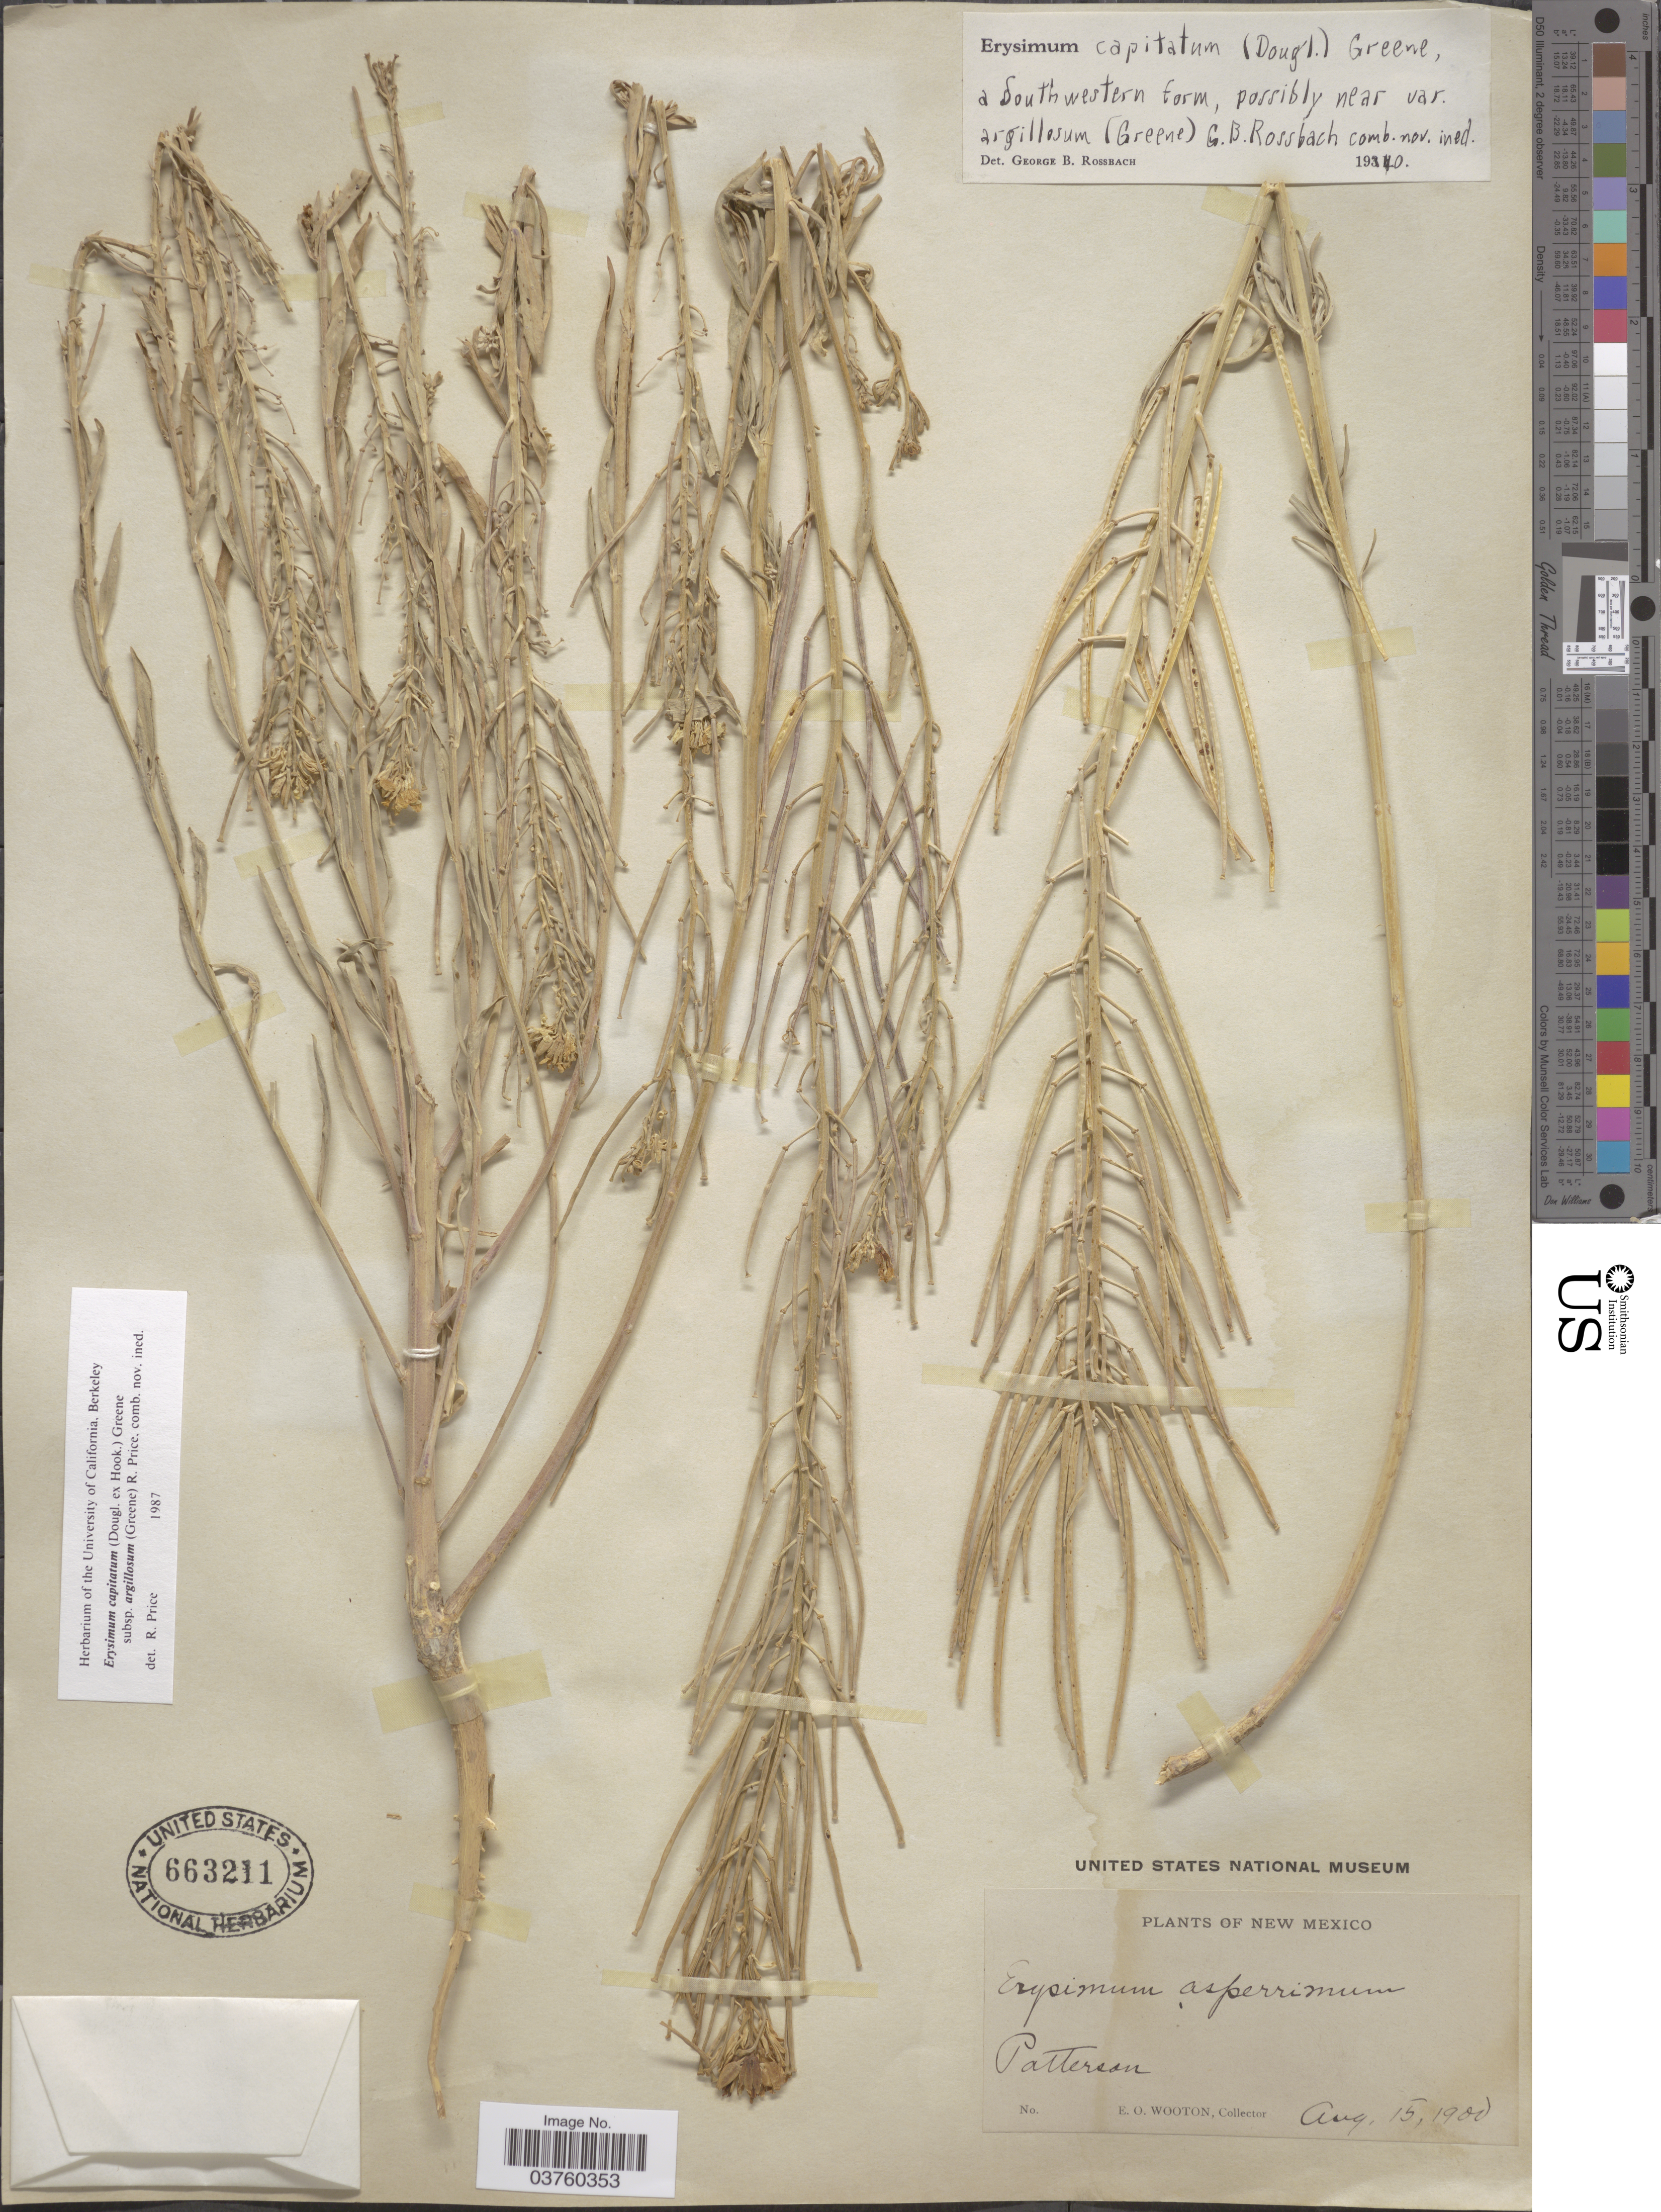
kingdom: Plantae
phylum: Tracheophyta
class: Magnoliopsida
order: Brassicales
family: Brassicaceae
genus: Erysimum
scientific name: Erysimum capitatum var. argillosum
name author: (Greene) R.J. Davis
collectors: E. O. Wooton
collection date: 1900-08-15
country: United States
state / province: New Mexico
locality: Patterson.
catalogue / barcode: US 663211